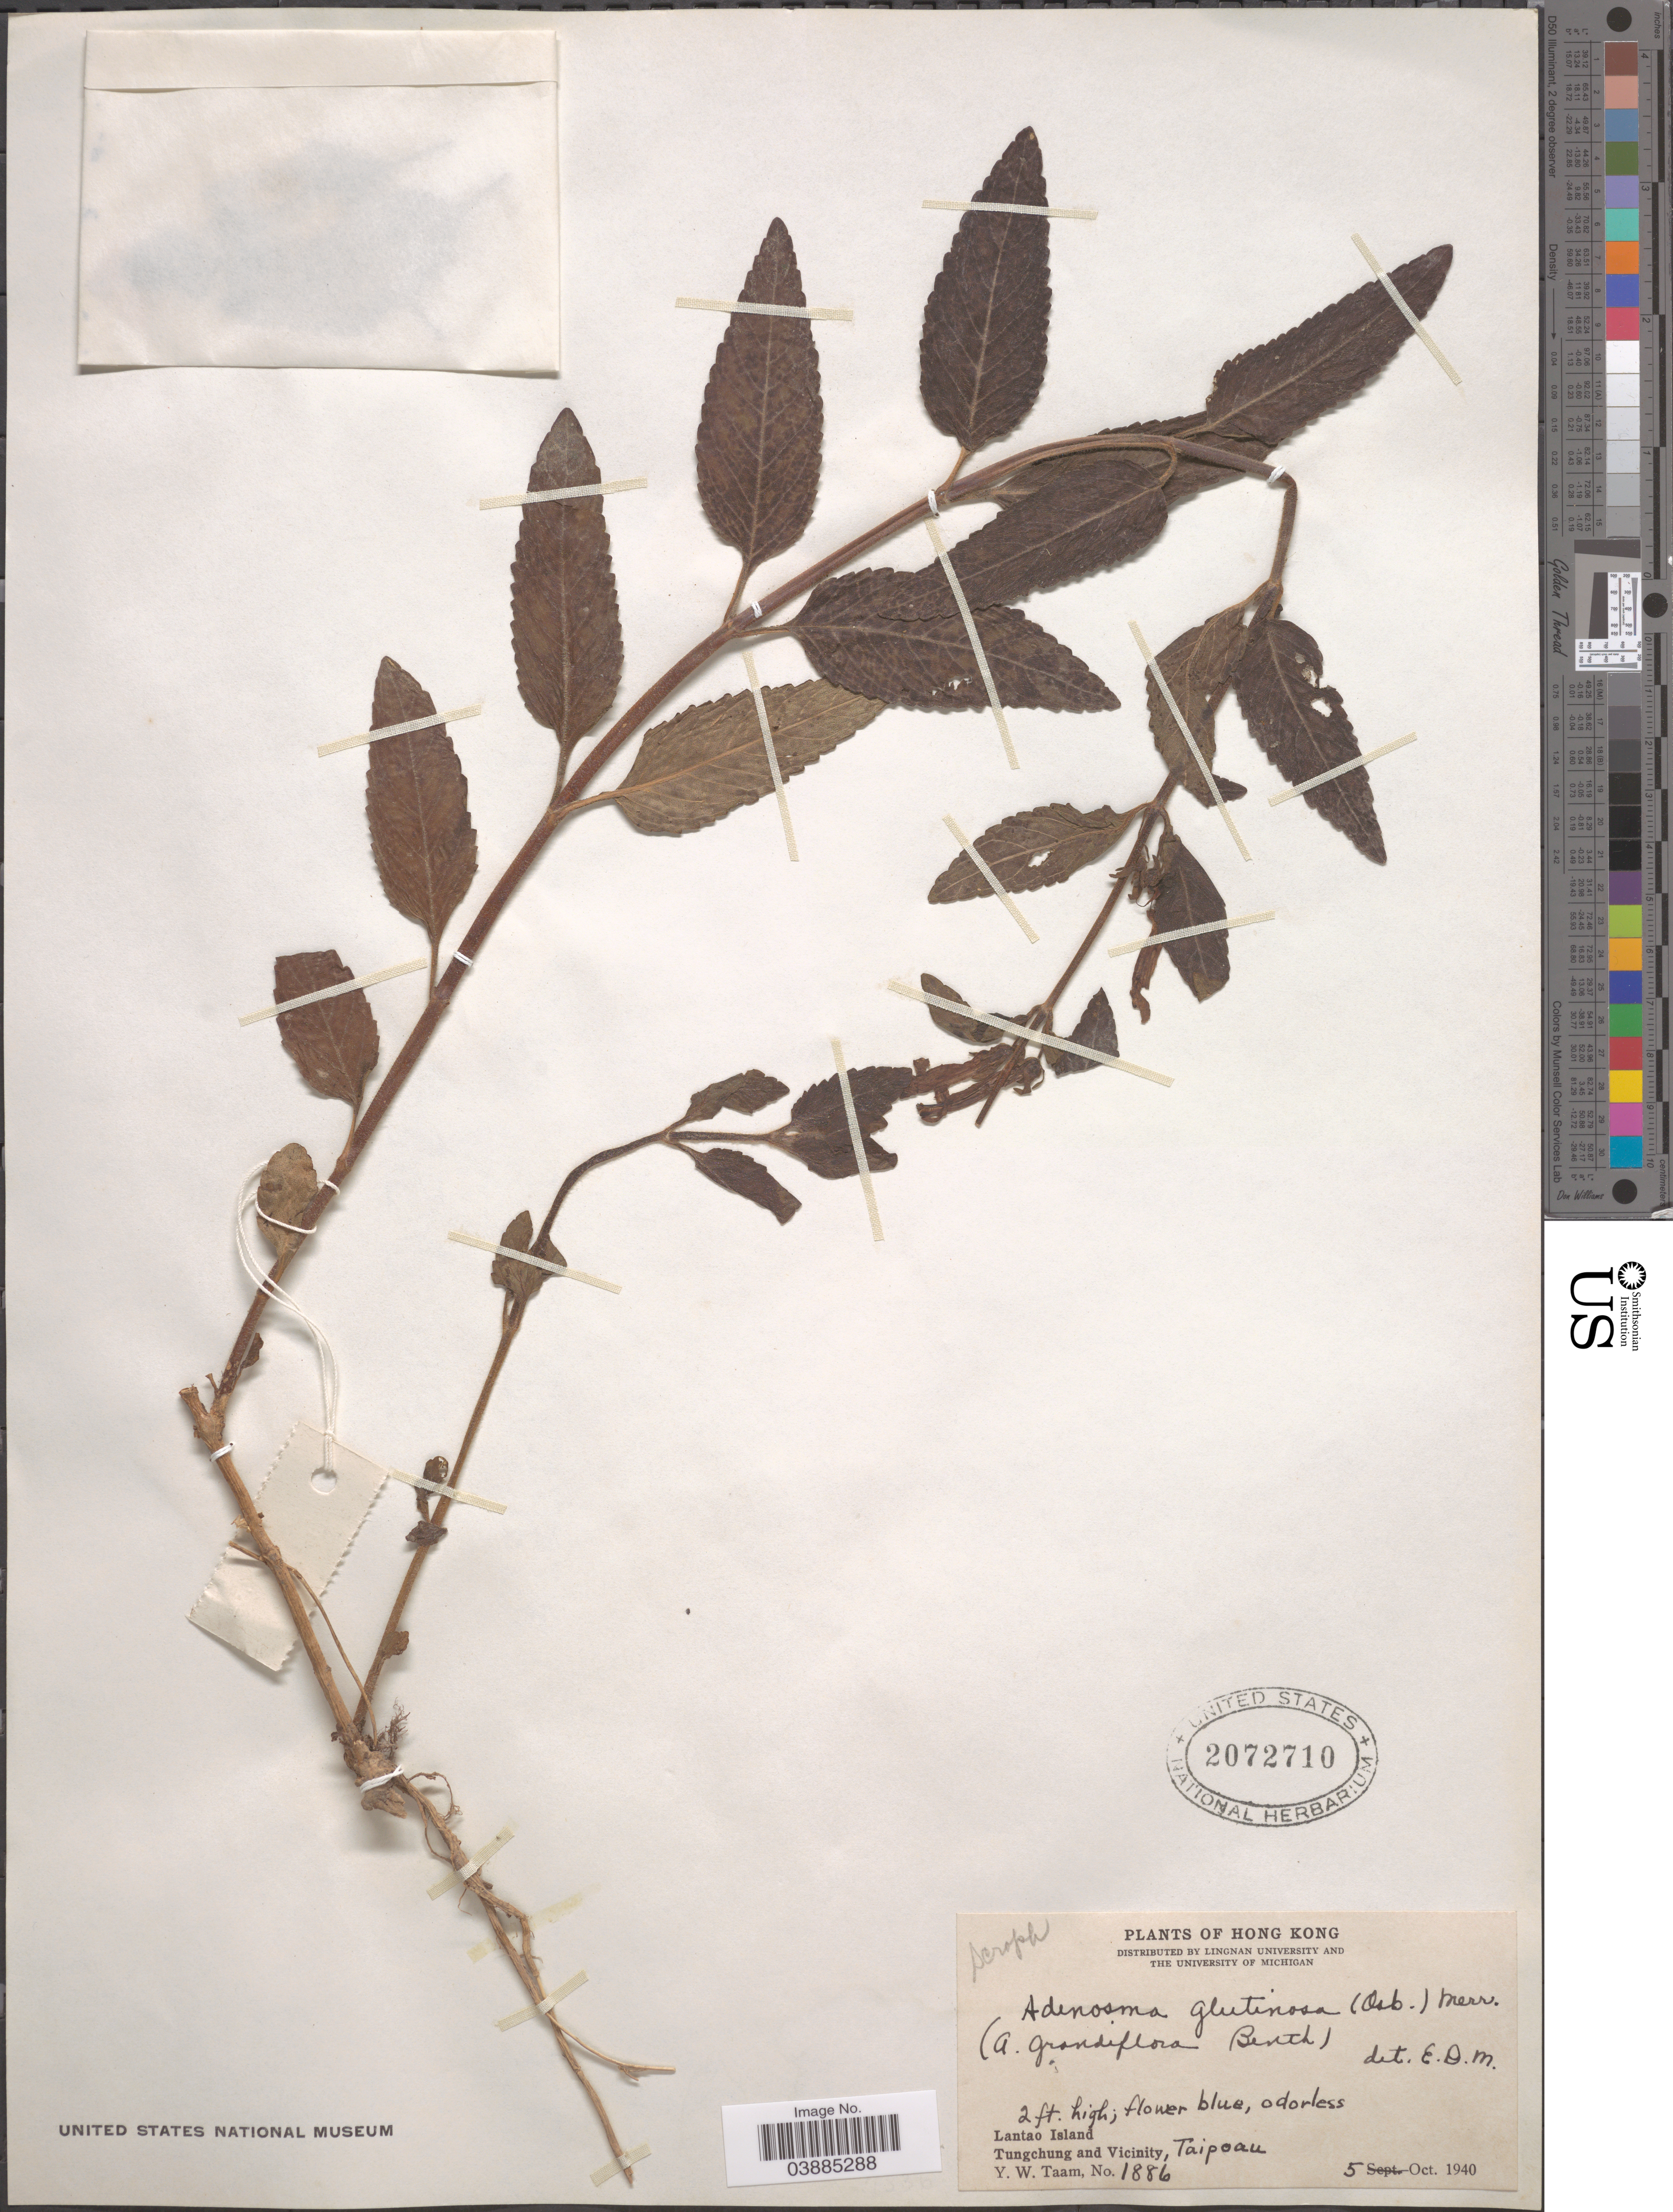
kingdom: Plantae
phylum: Tracheophyta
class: Magnoliopsida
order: Lamiales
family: Plantaginaceae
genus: Adenosma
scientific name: Adenosma glutinosum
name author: (L.) Druce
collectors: Y. W. Taam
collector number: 1886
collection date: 1940-10-05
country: China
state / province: Hong Kong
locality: Lantao Island. Tungchung and vicinity, Taipoau.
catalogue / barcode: US 2072710